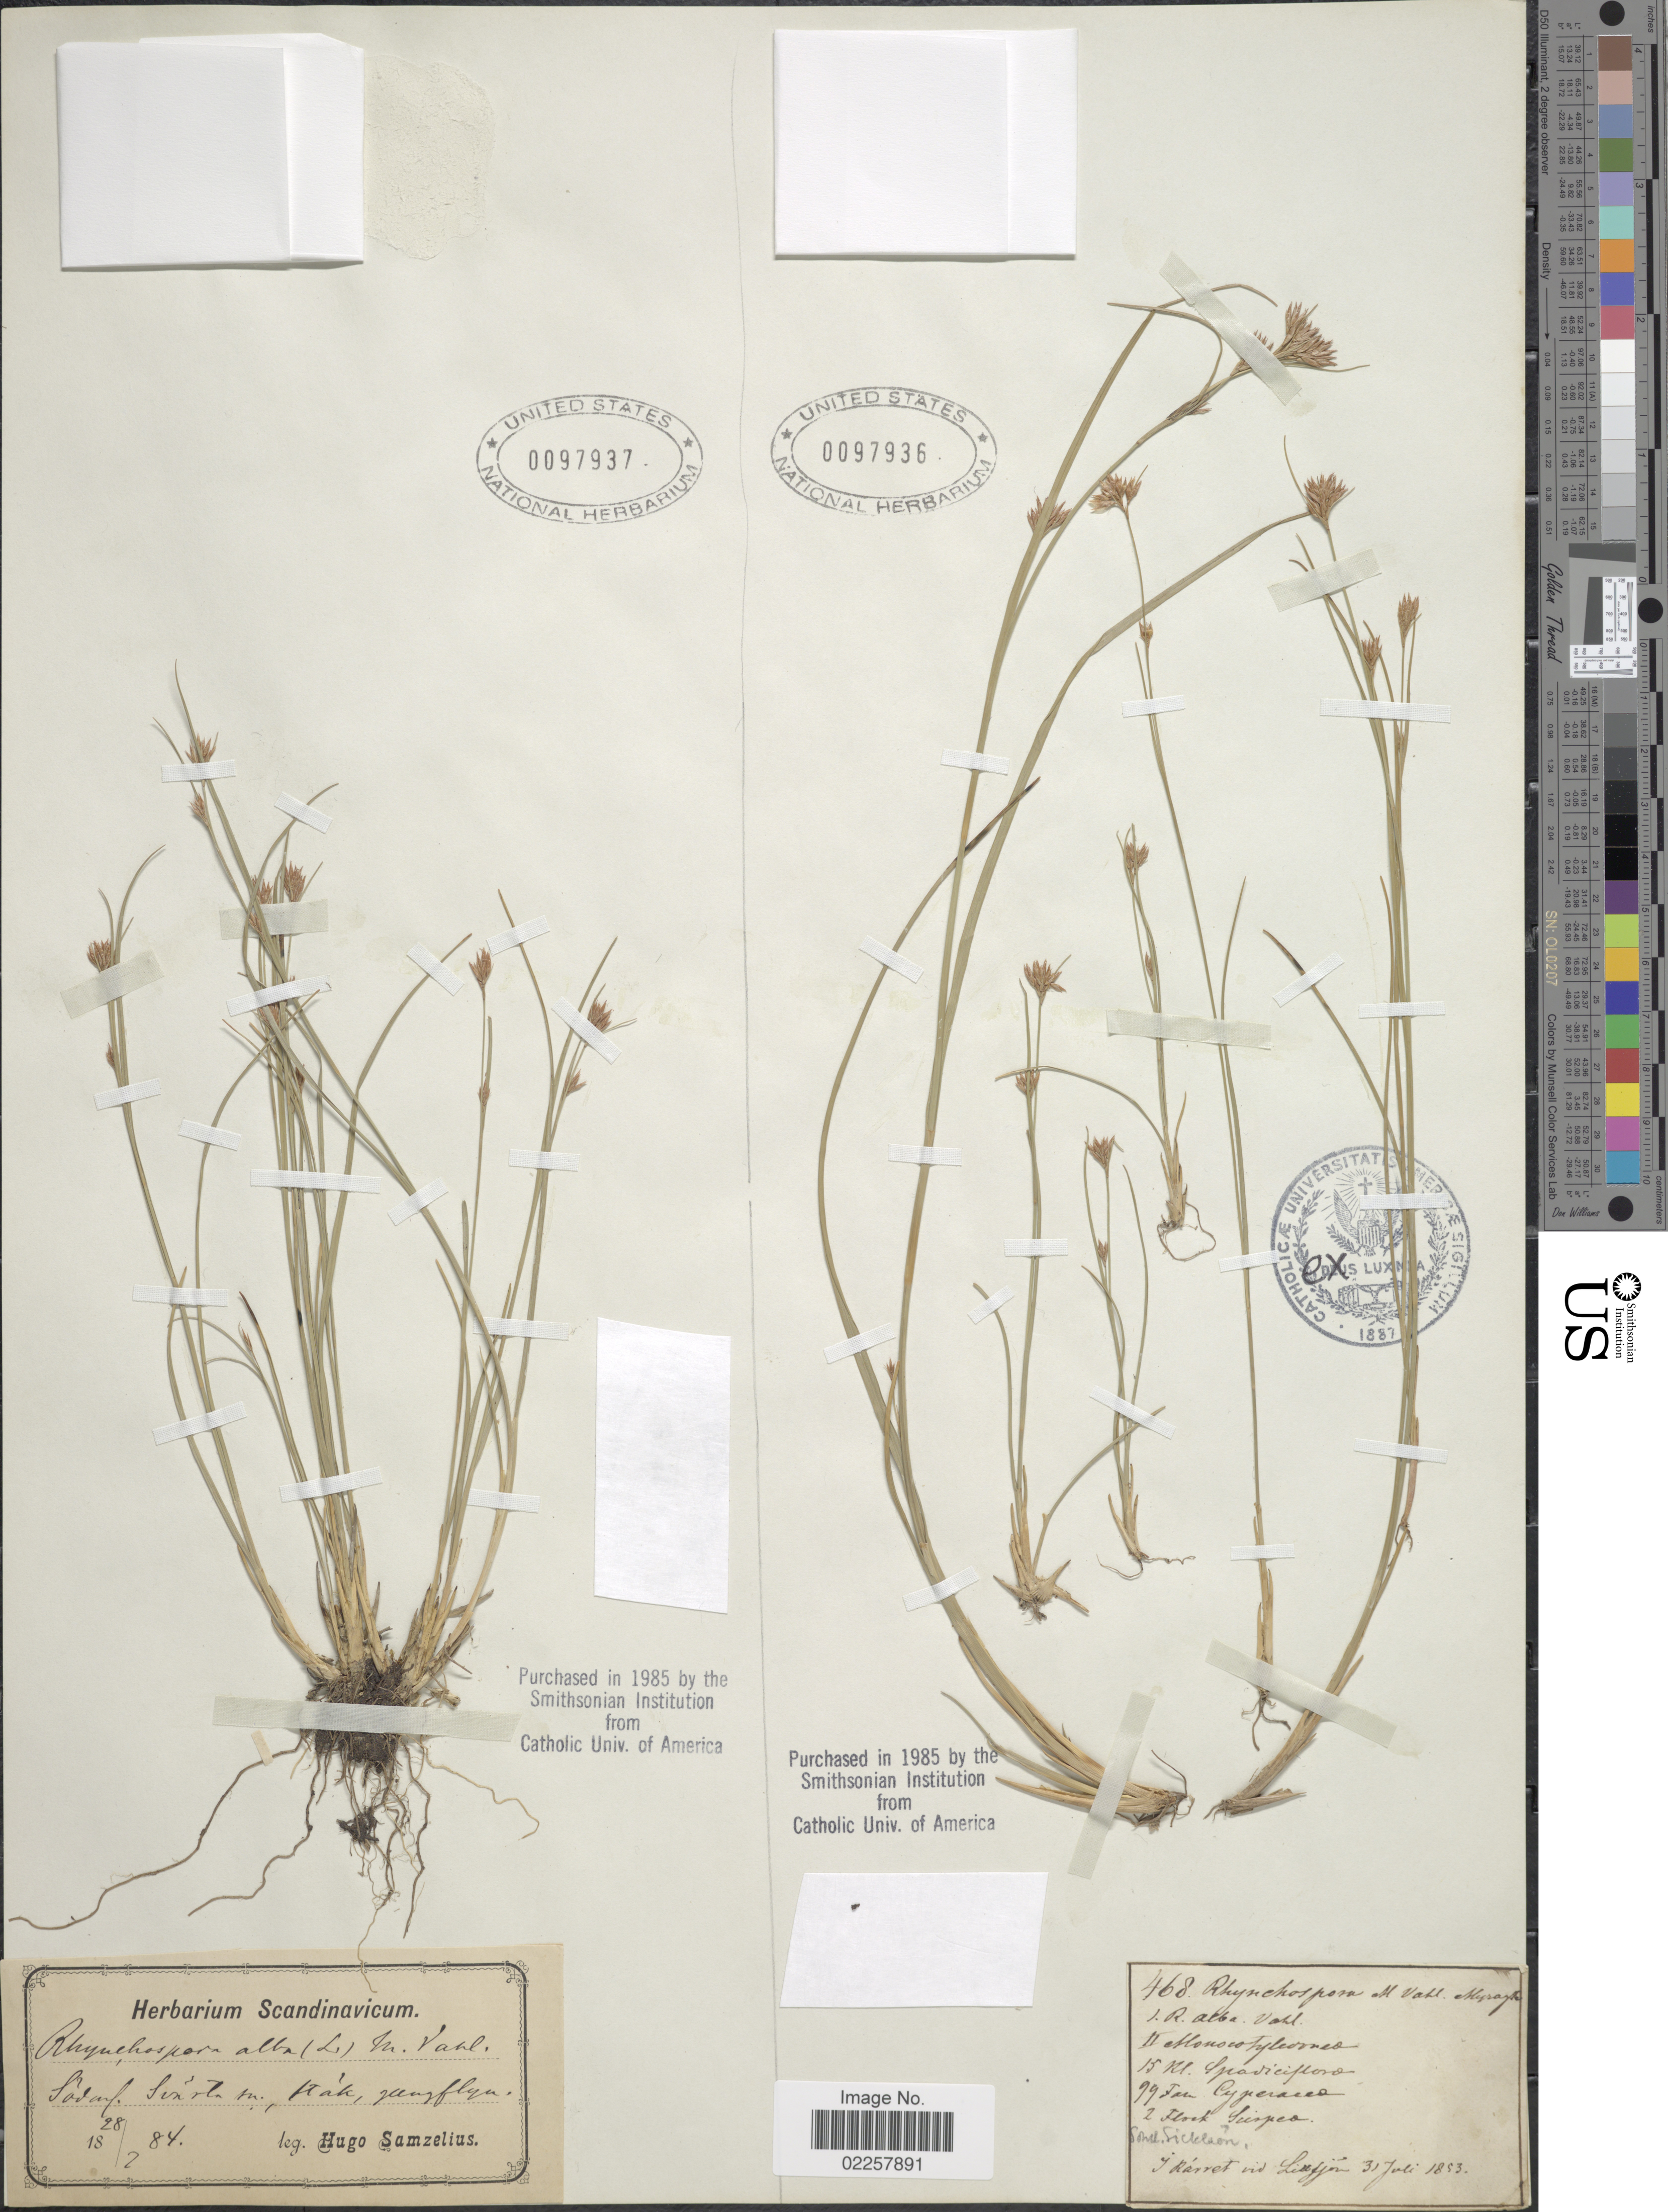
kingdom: Plantae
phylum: Tracheophyta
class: Liliopsida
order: Poales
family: Cyperaceae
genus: Rhynchospora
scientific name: Rhynchospora alba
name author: (L.) Vahl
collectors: Sickleson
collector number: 468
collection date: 1883-07-31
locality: I Rarret vid liufjon [interpreted]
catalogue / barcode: US 97936-2